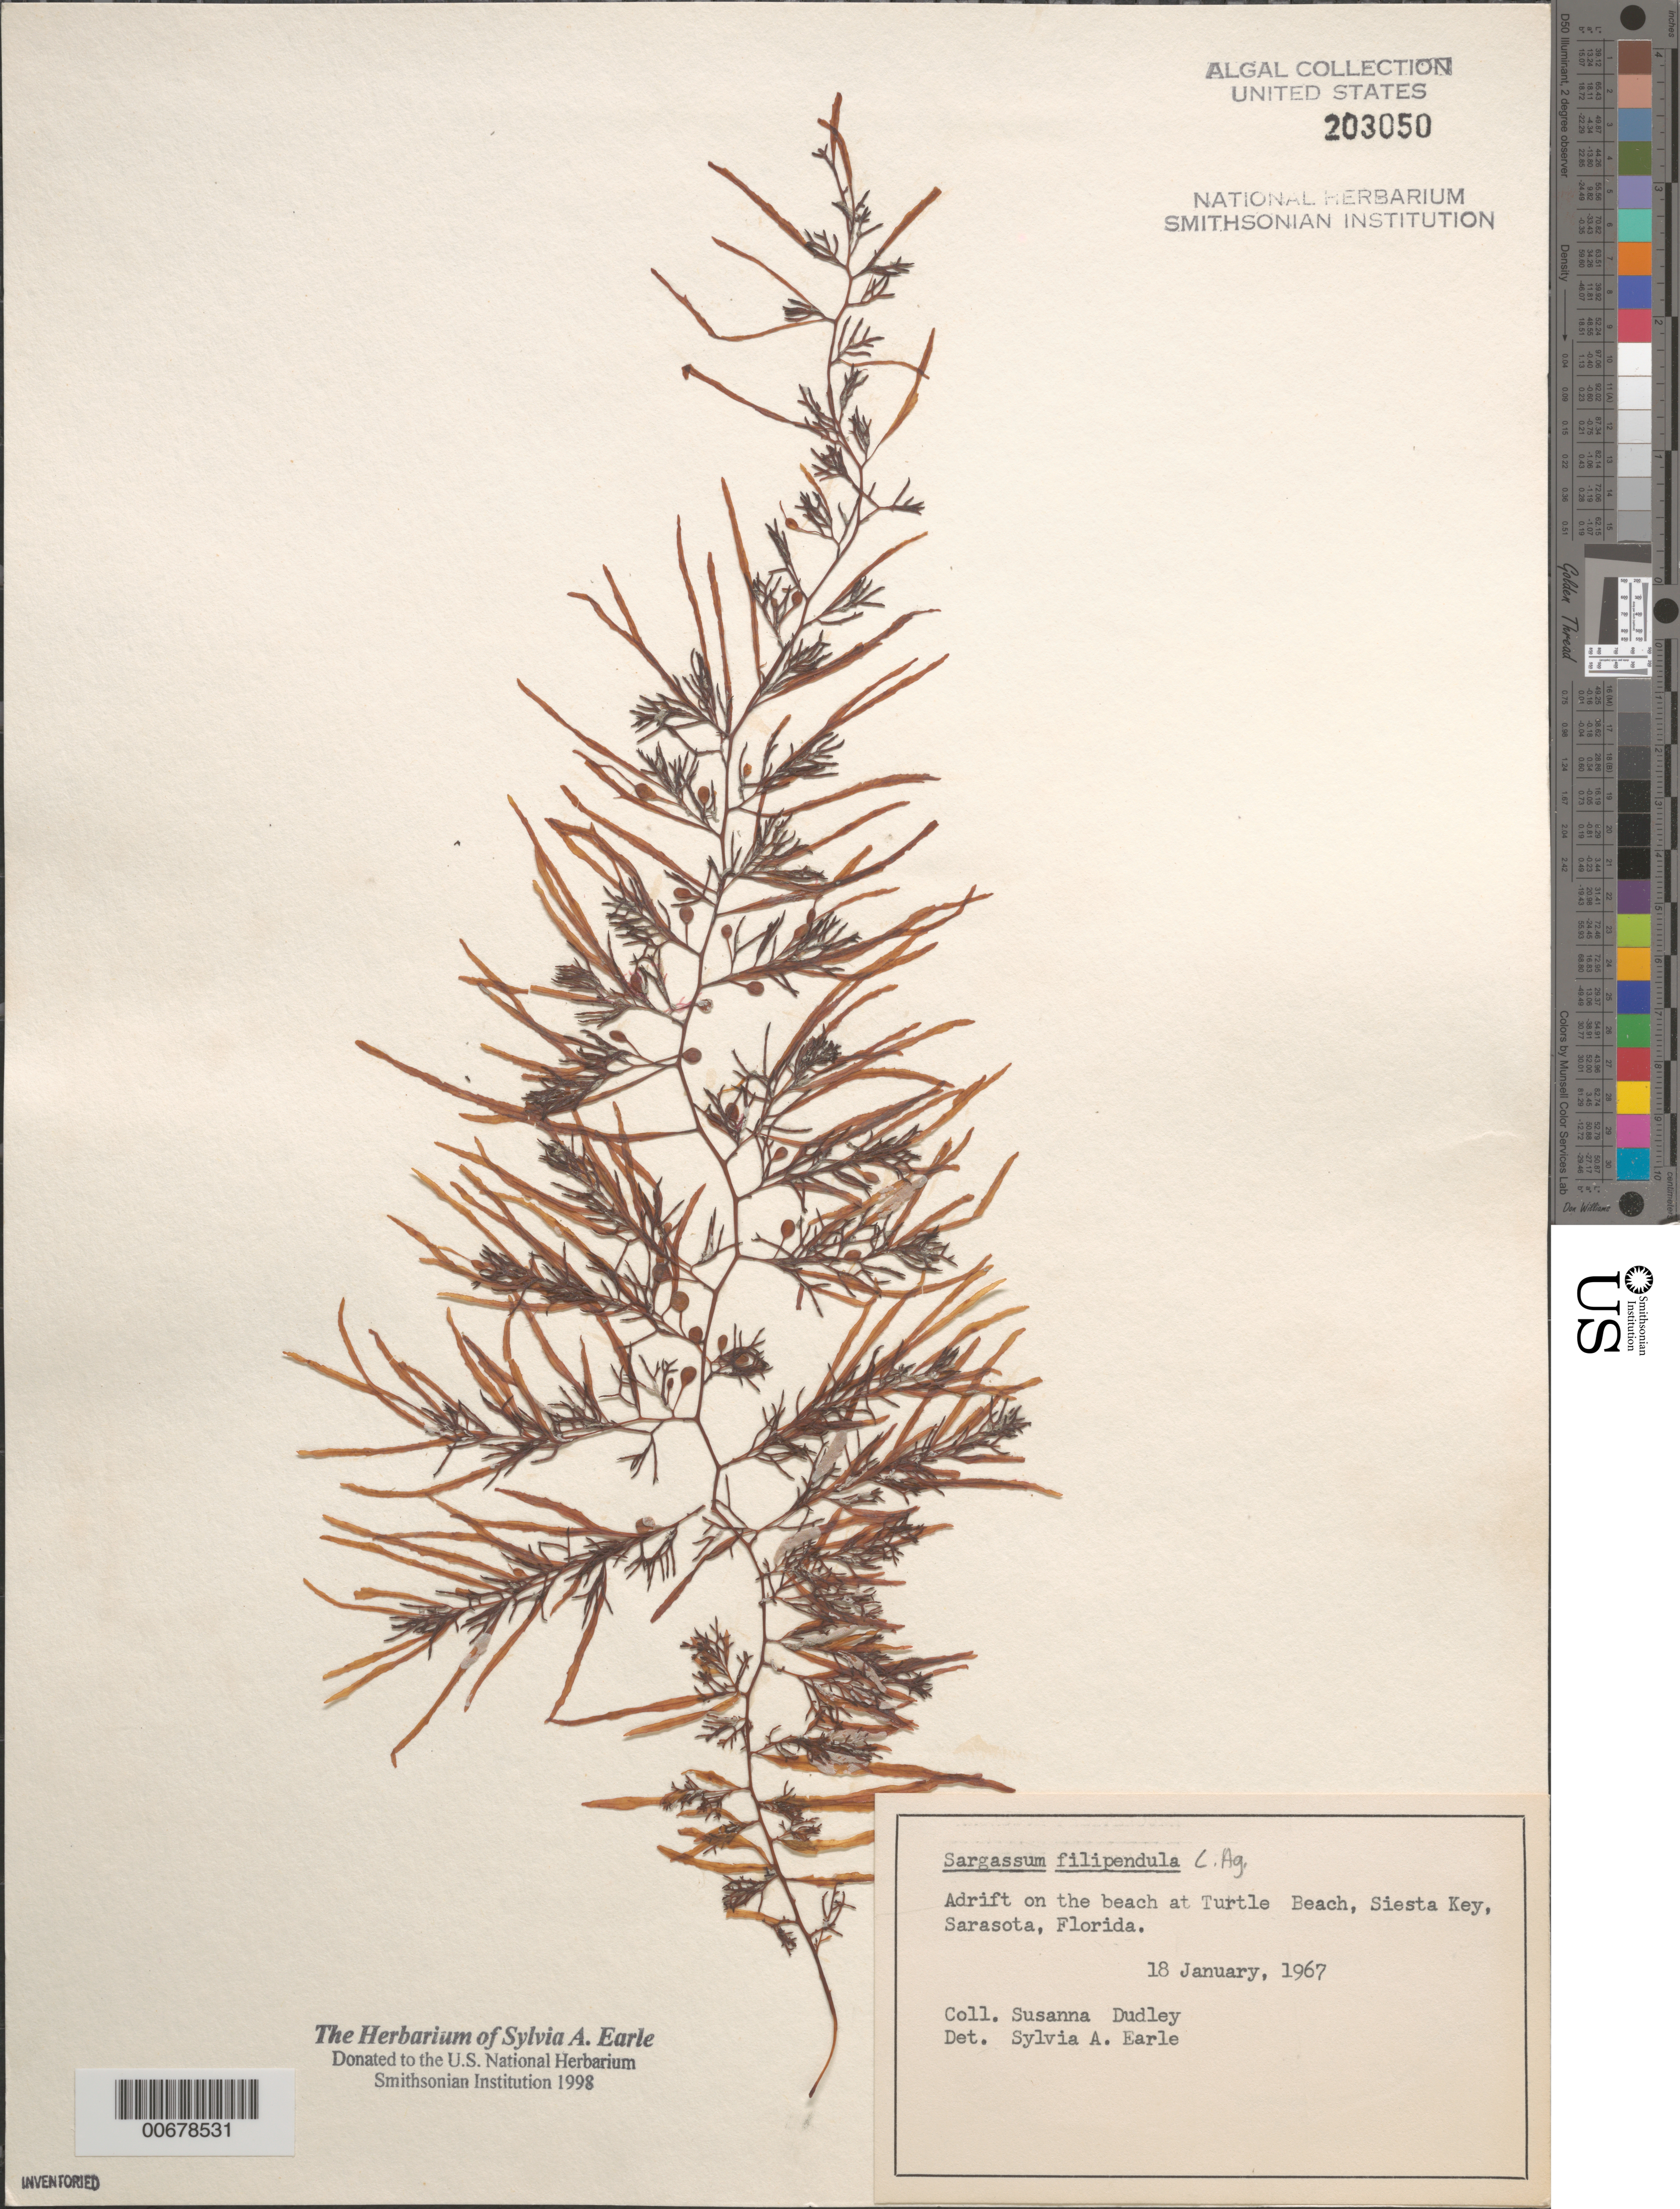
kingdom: Chromista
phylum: Ochrophyta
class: Phaeophyceae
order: Fucales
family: Sargassaceae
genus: Sargassum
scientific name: Sargassum filipendula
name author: C. Agardh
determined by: Earle, S. A.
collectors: S. Dudley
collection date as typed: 18 Jan 1967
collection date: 1967-01-18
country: United States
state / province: Florida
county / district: Sarasota County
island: Siesta Key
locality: Turtle Beach, Sarasota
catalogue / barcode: US 203050